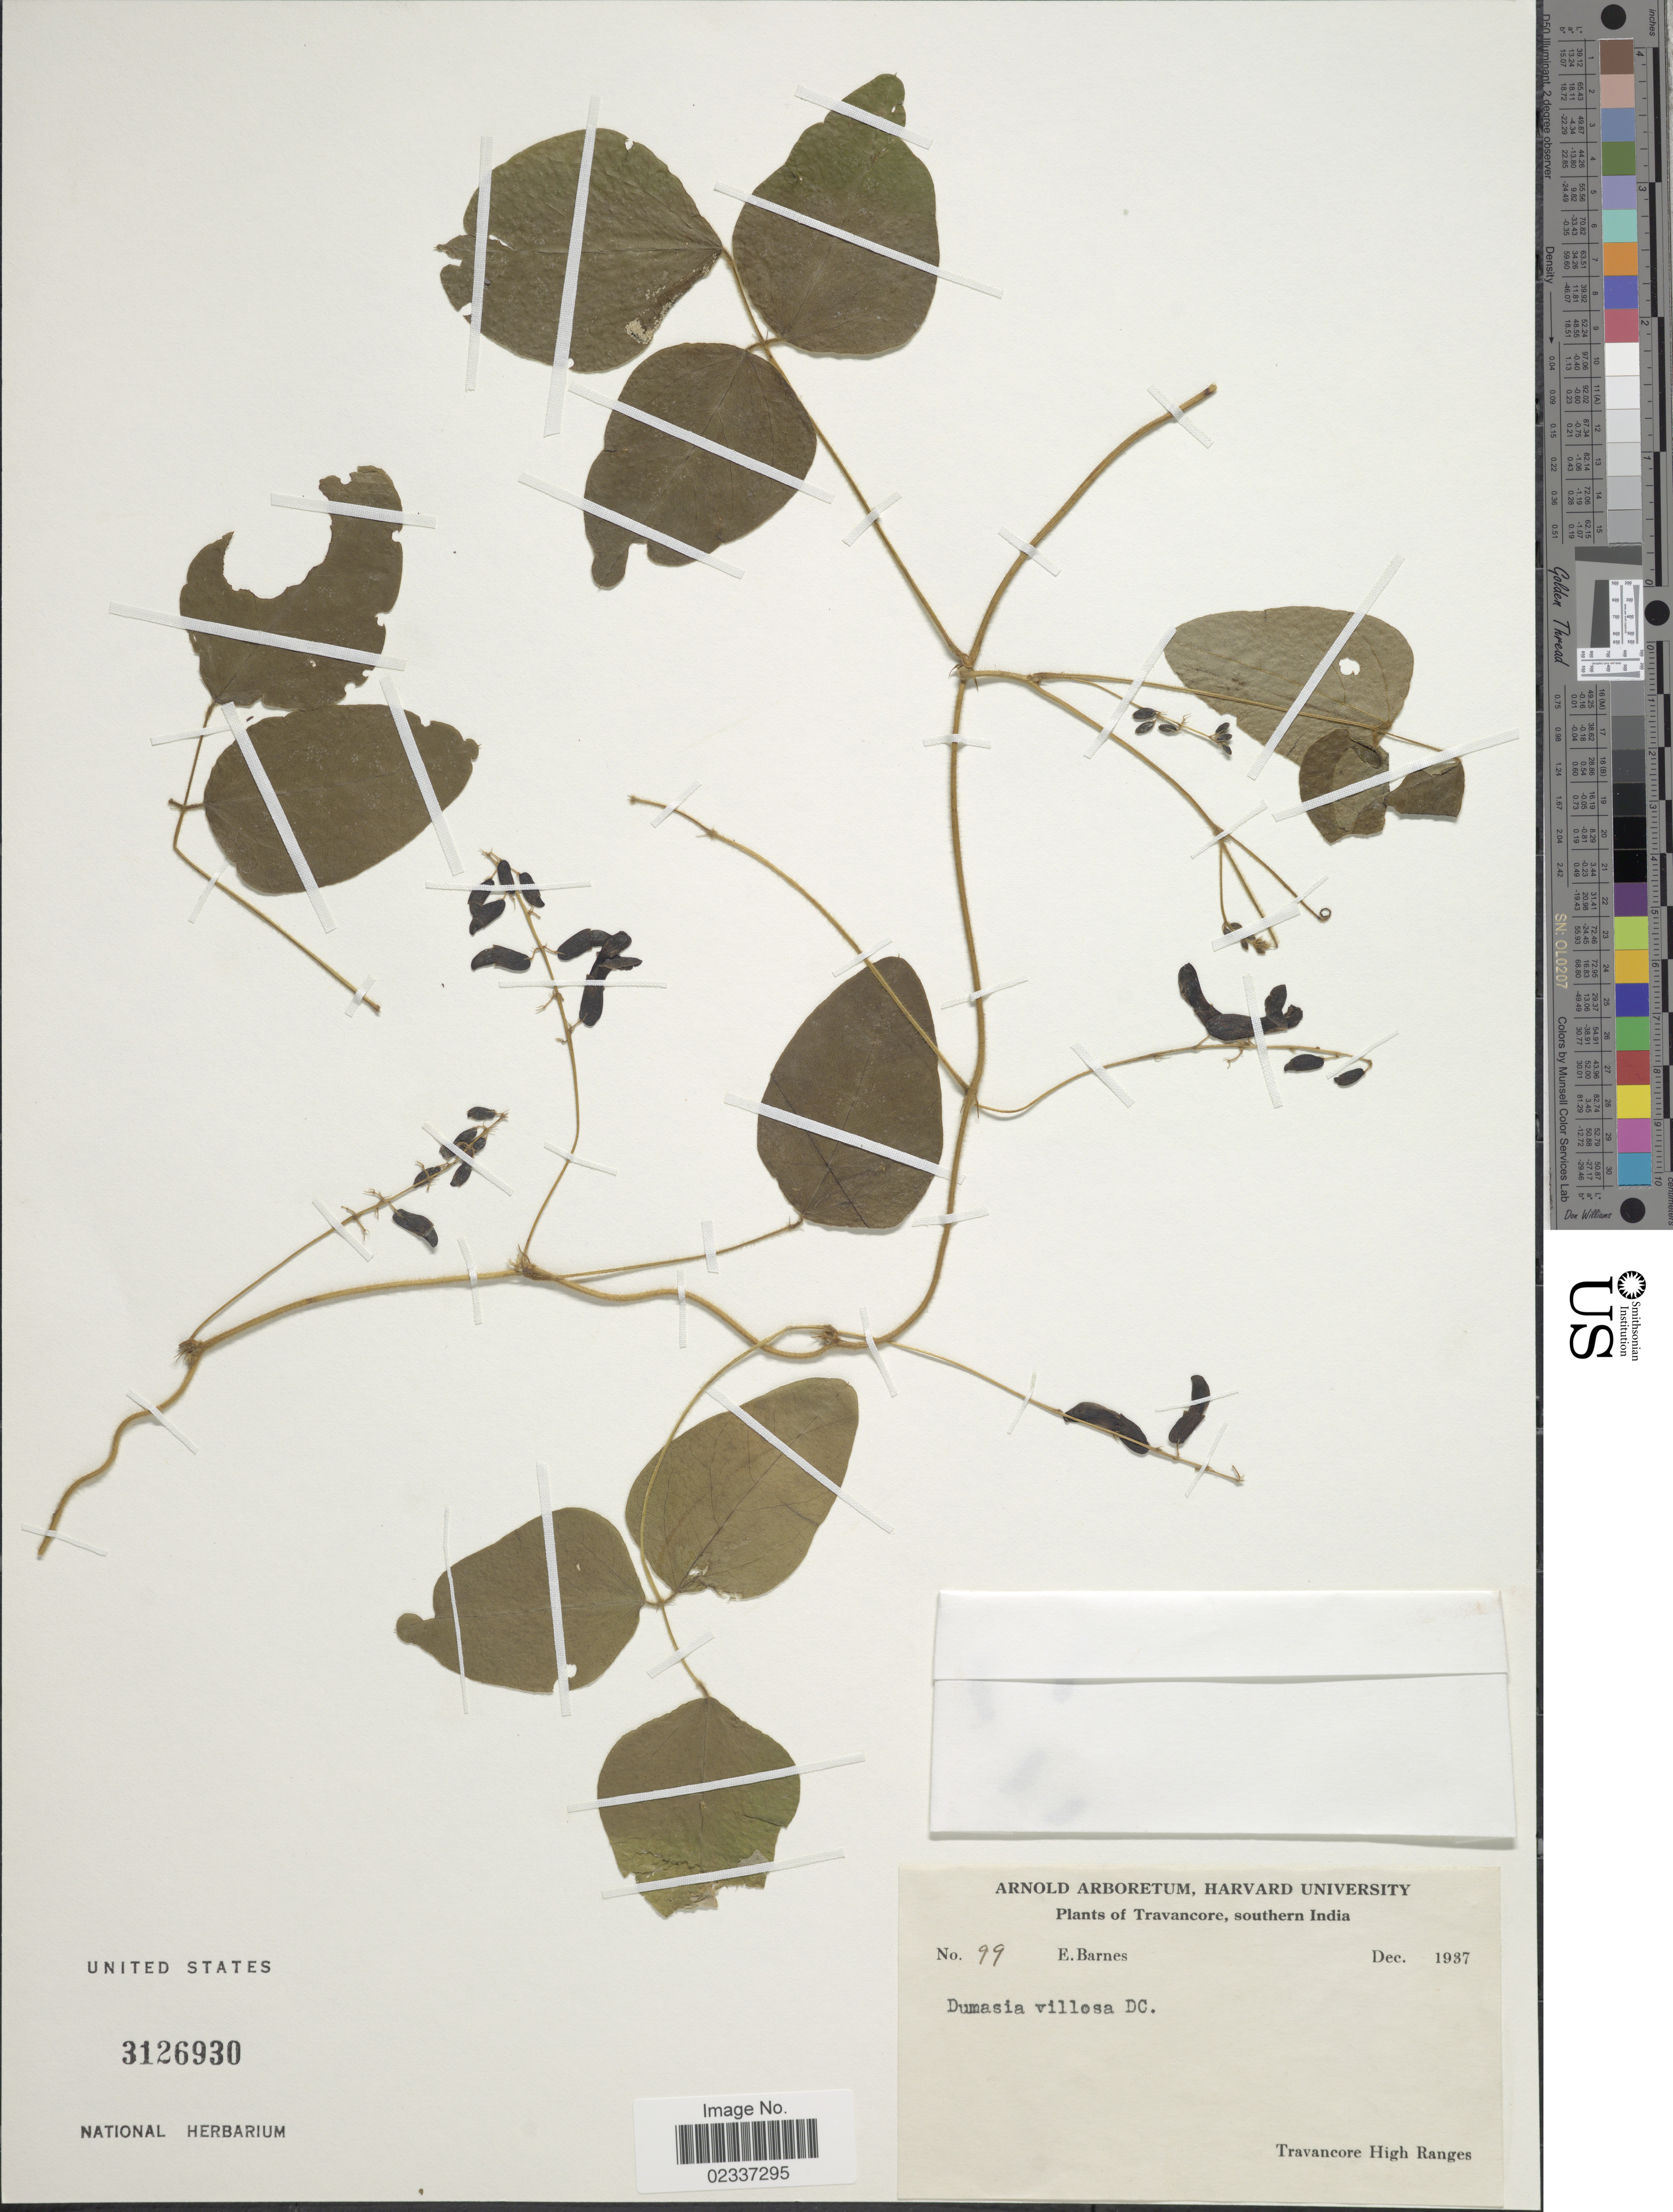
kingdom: Plantae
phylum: Tracheophyta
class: Magnoliopsida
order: Fabales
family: Fabaceae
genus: Dumasia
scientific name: Dumasia villosa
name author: DC.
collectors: E. Barnes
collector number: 99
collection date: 1937-12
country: India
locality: Travancore, southern India, Travancore High Ranges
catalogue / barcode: US 3126930